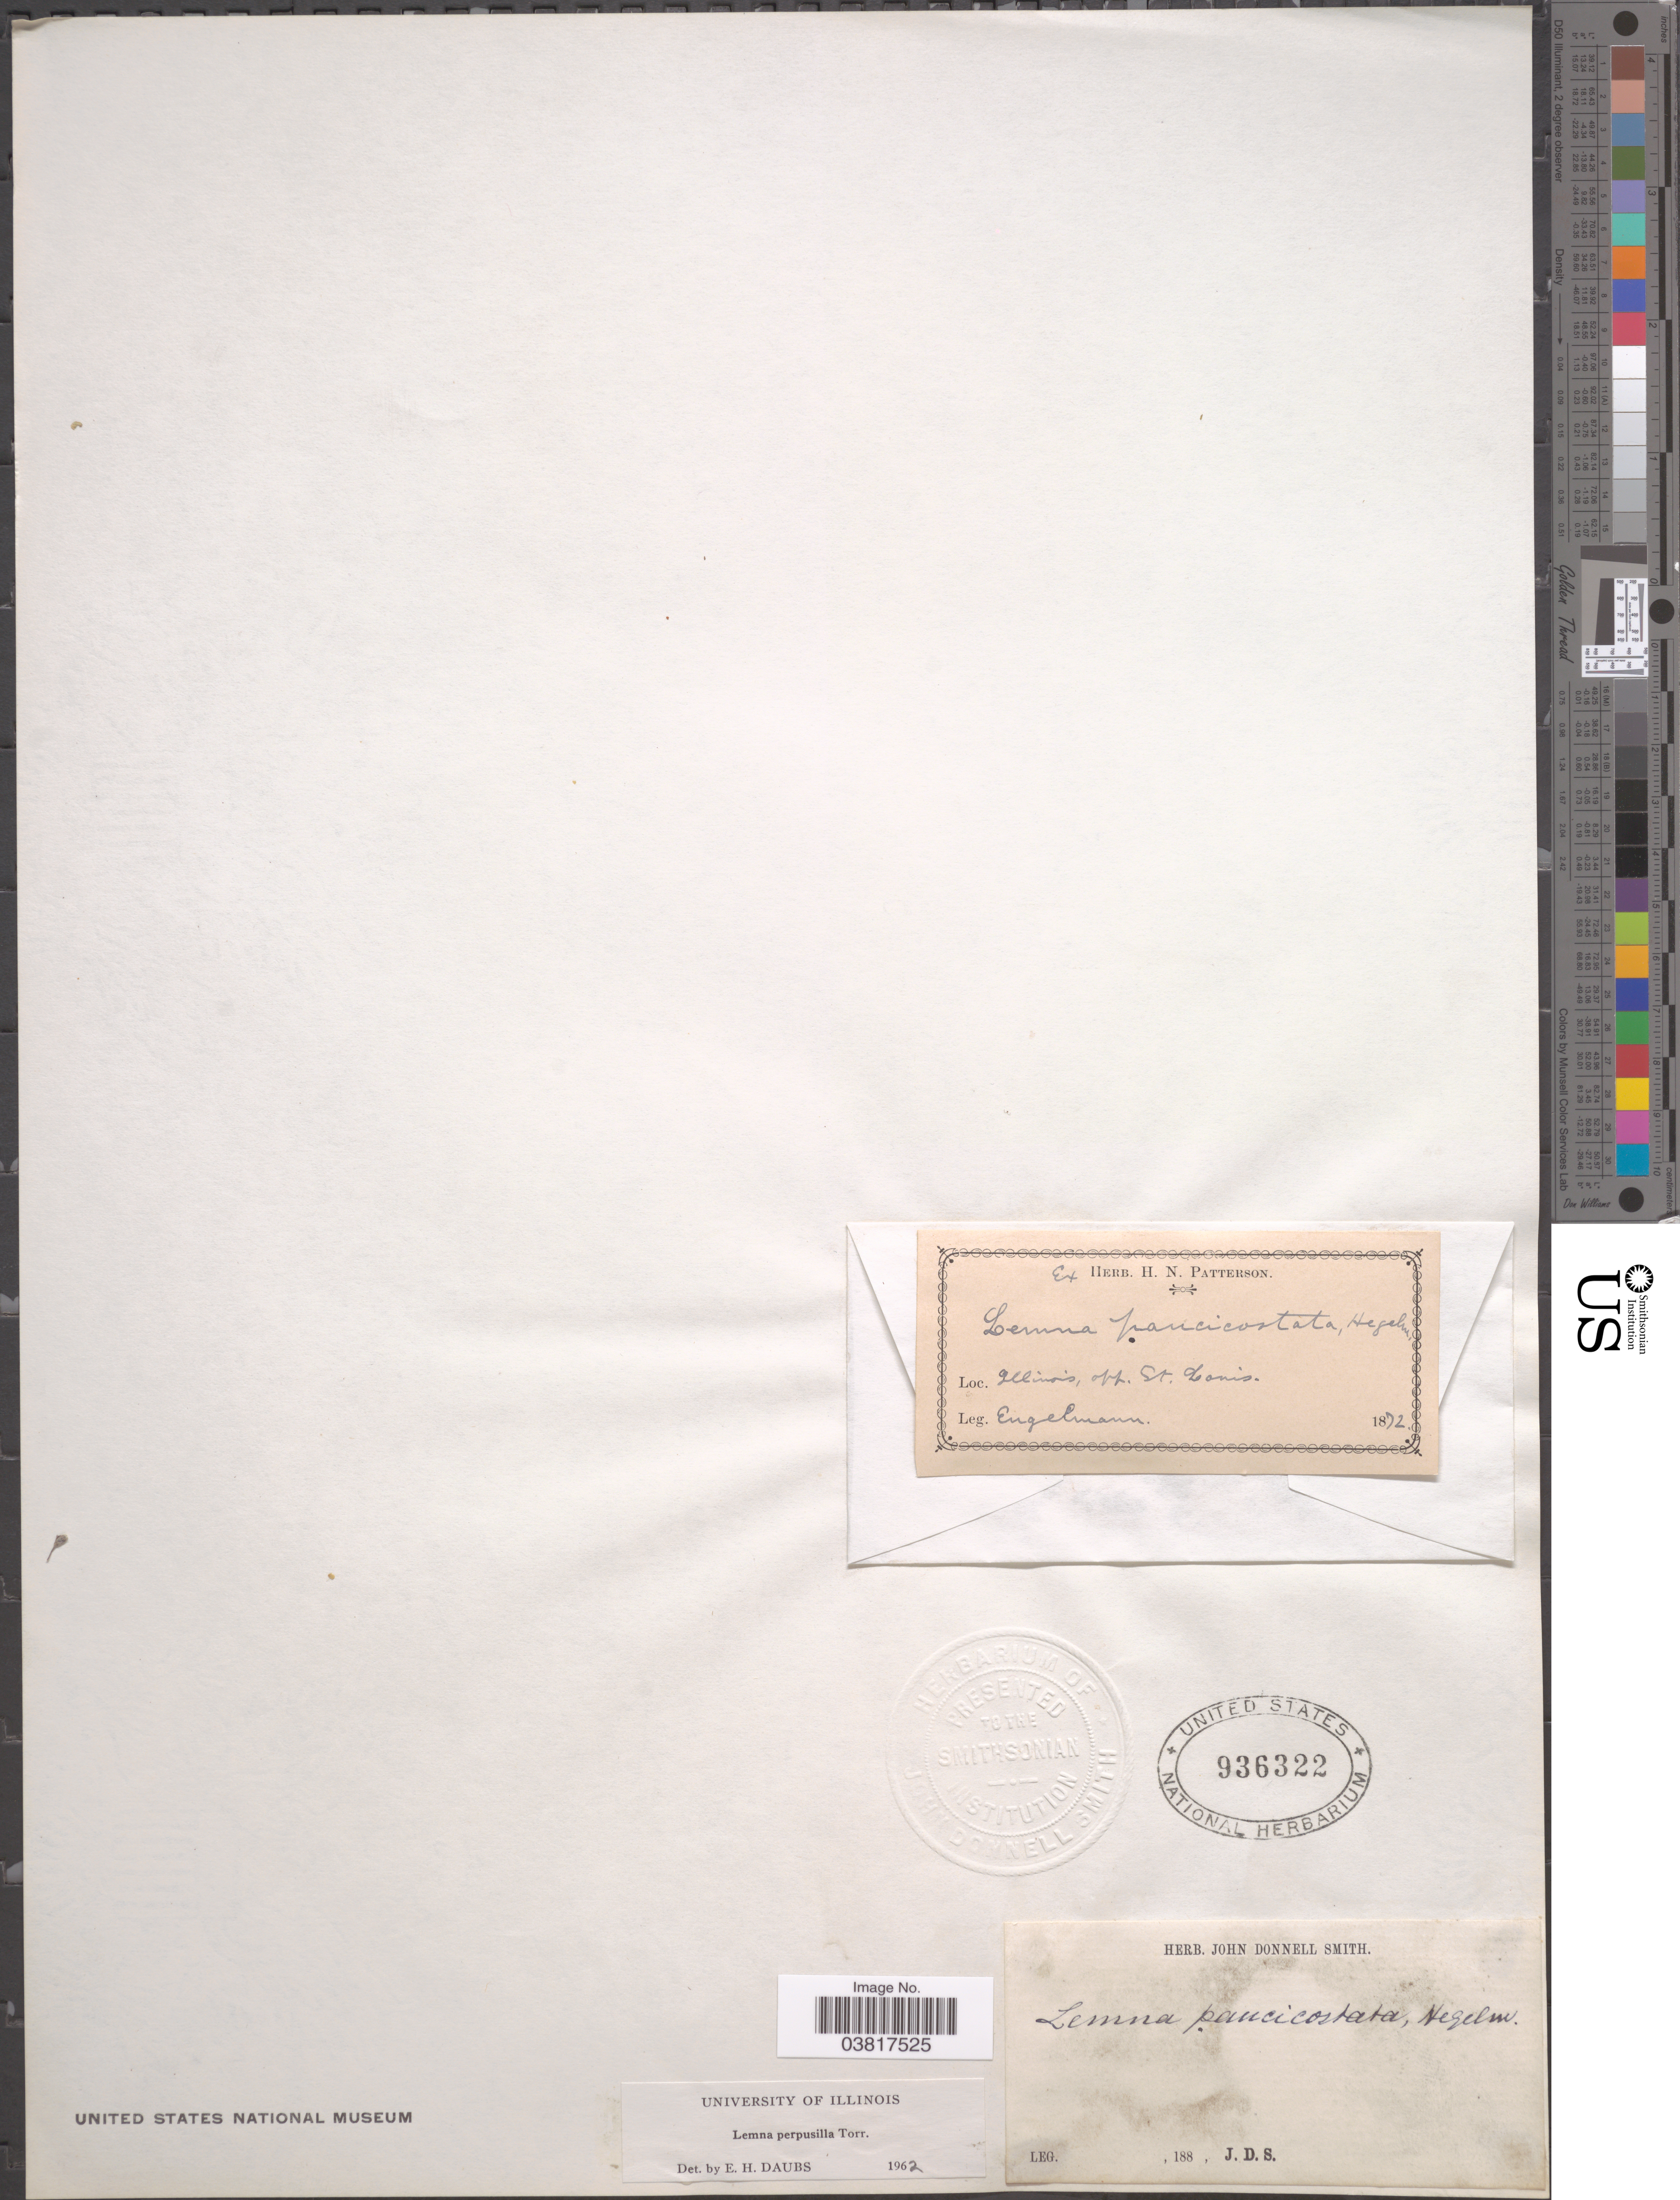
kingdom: Plantae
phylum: Tracheophyta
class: Liliopsida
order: Alismatales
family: Araceae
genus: Lemna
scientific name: Lemna perpusilla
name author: Torr.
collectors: -- Engelmann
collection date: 1872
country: United States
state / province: Illinois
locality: Off St. Louis.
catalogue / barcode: US 936322